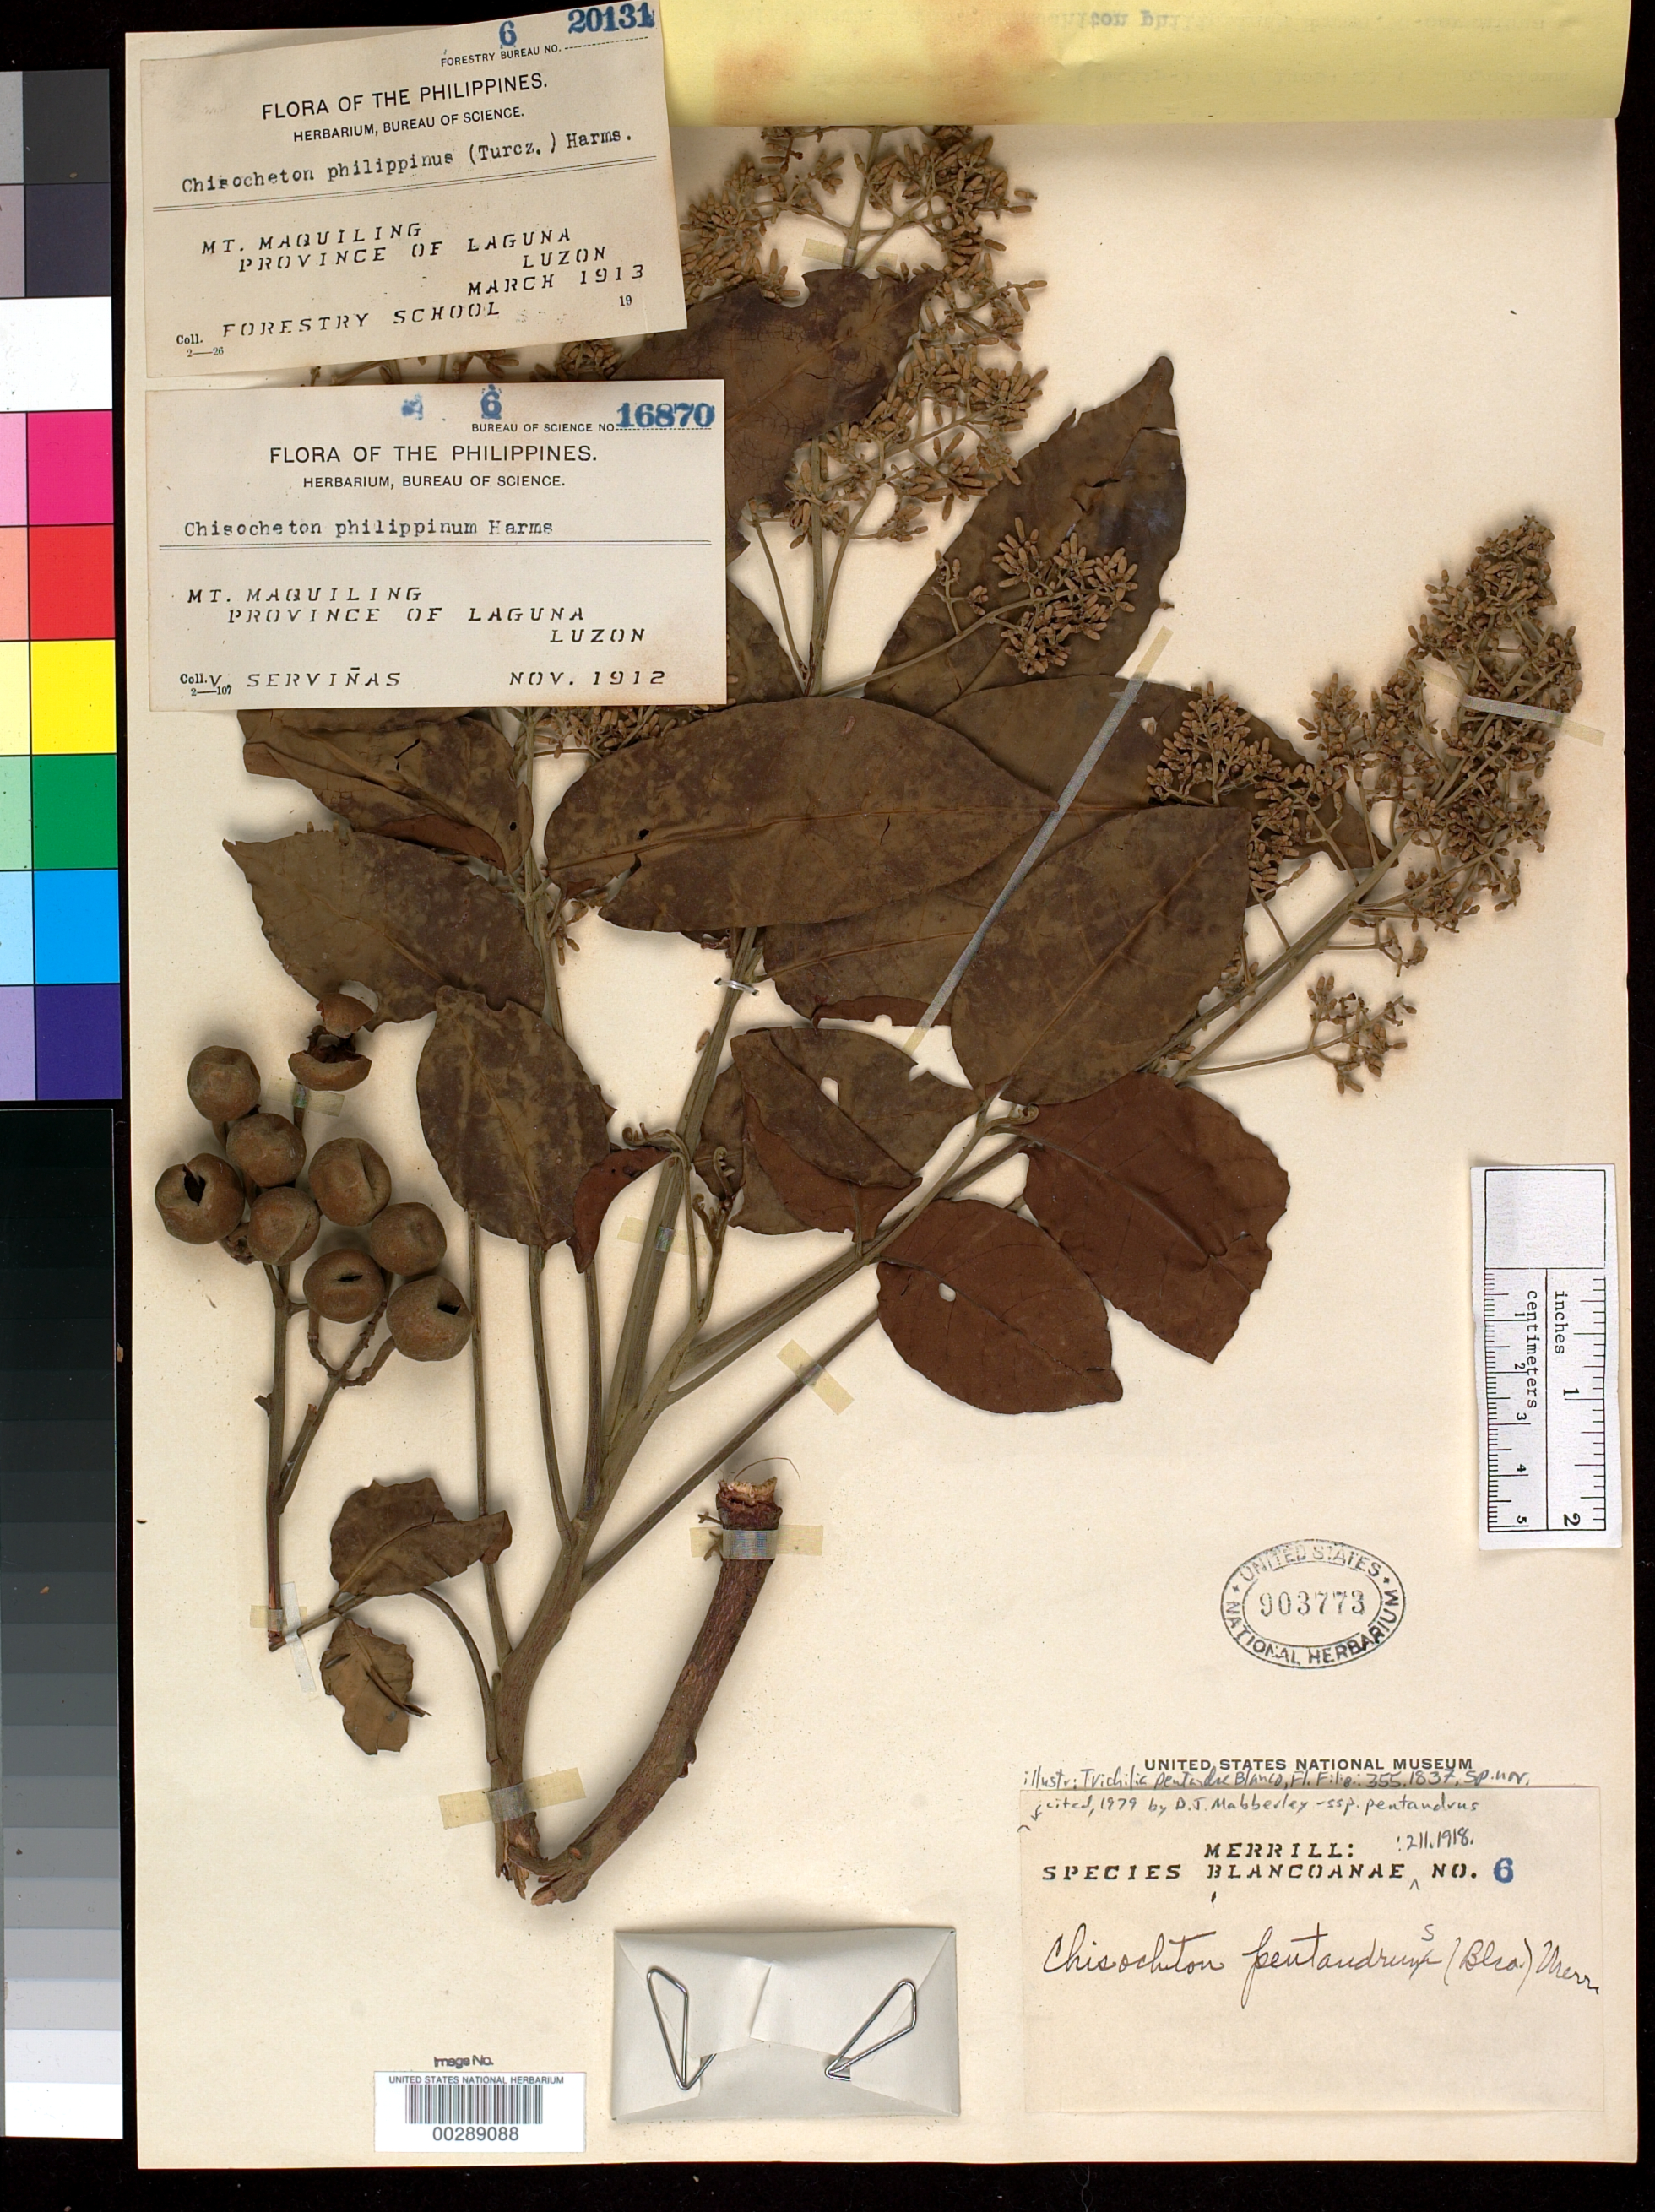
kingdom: Plantae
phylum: Tracheophyta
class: Magnoliopsida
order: Sapindales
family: Meliaceae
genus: Trichilia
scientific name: Trichilia pentandra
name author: Blanco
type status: Isoneotype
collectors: V. Servinas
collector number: Sp. Blancoan. 0006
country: Philippines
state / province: Calabarzon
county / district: Laguna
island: Luzon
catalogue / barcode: US 903773